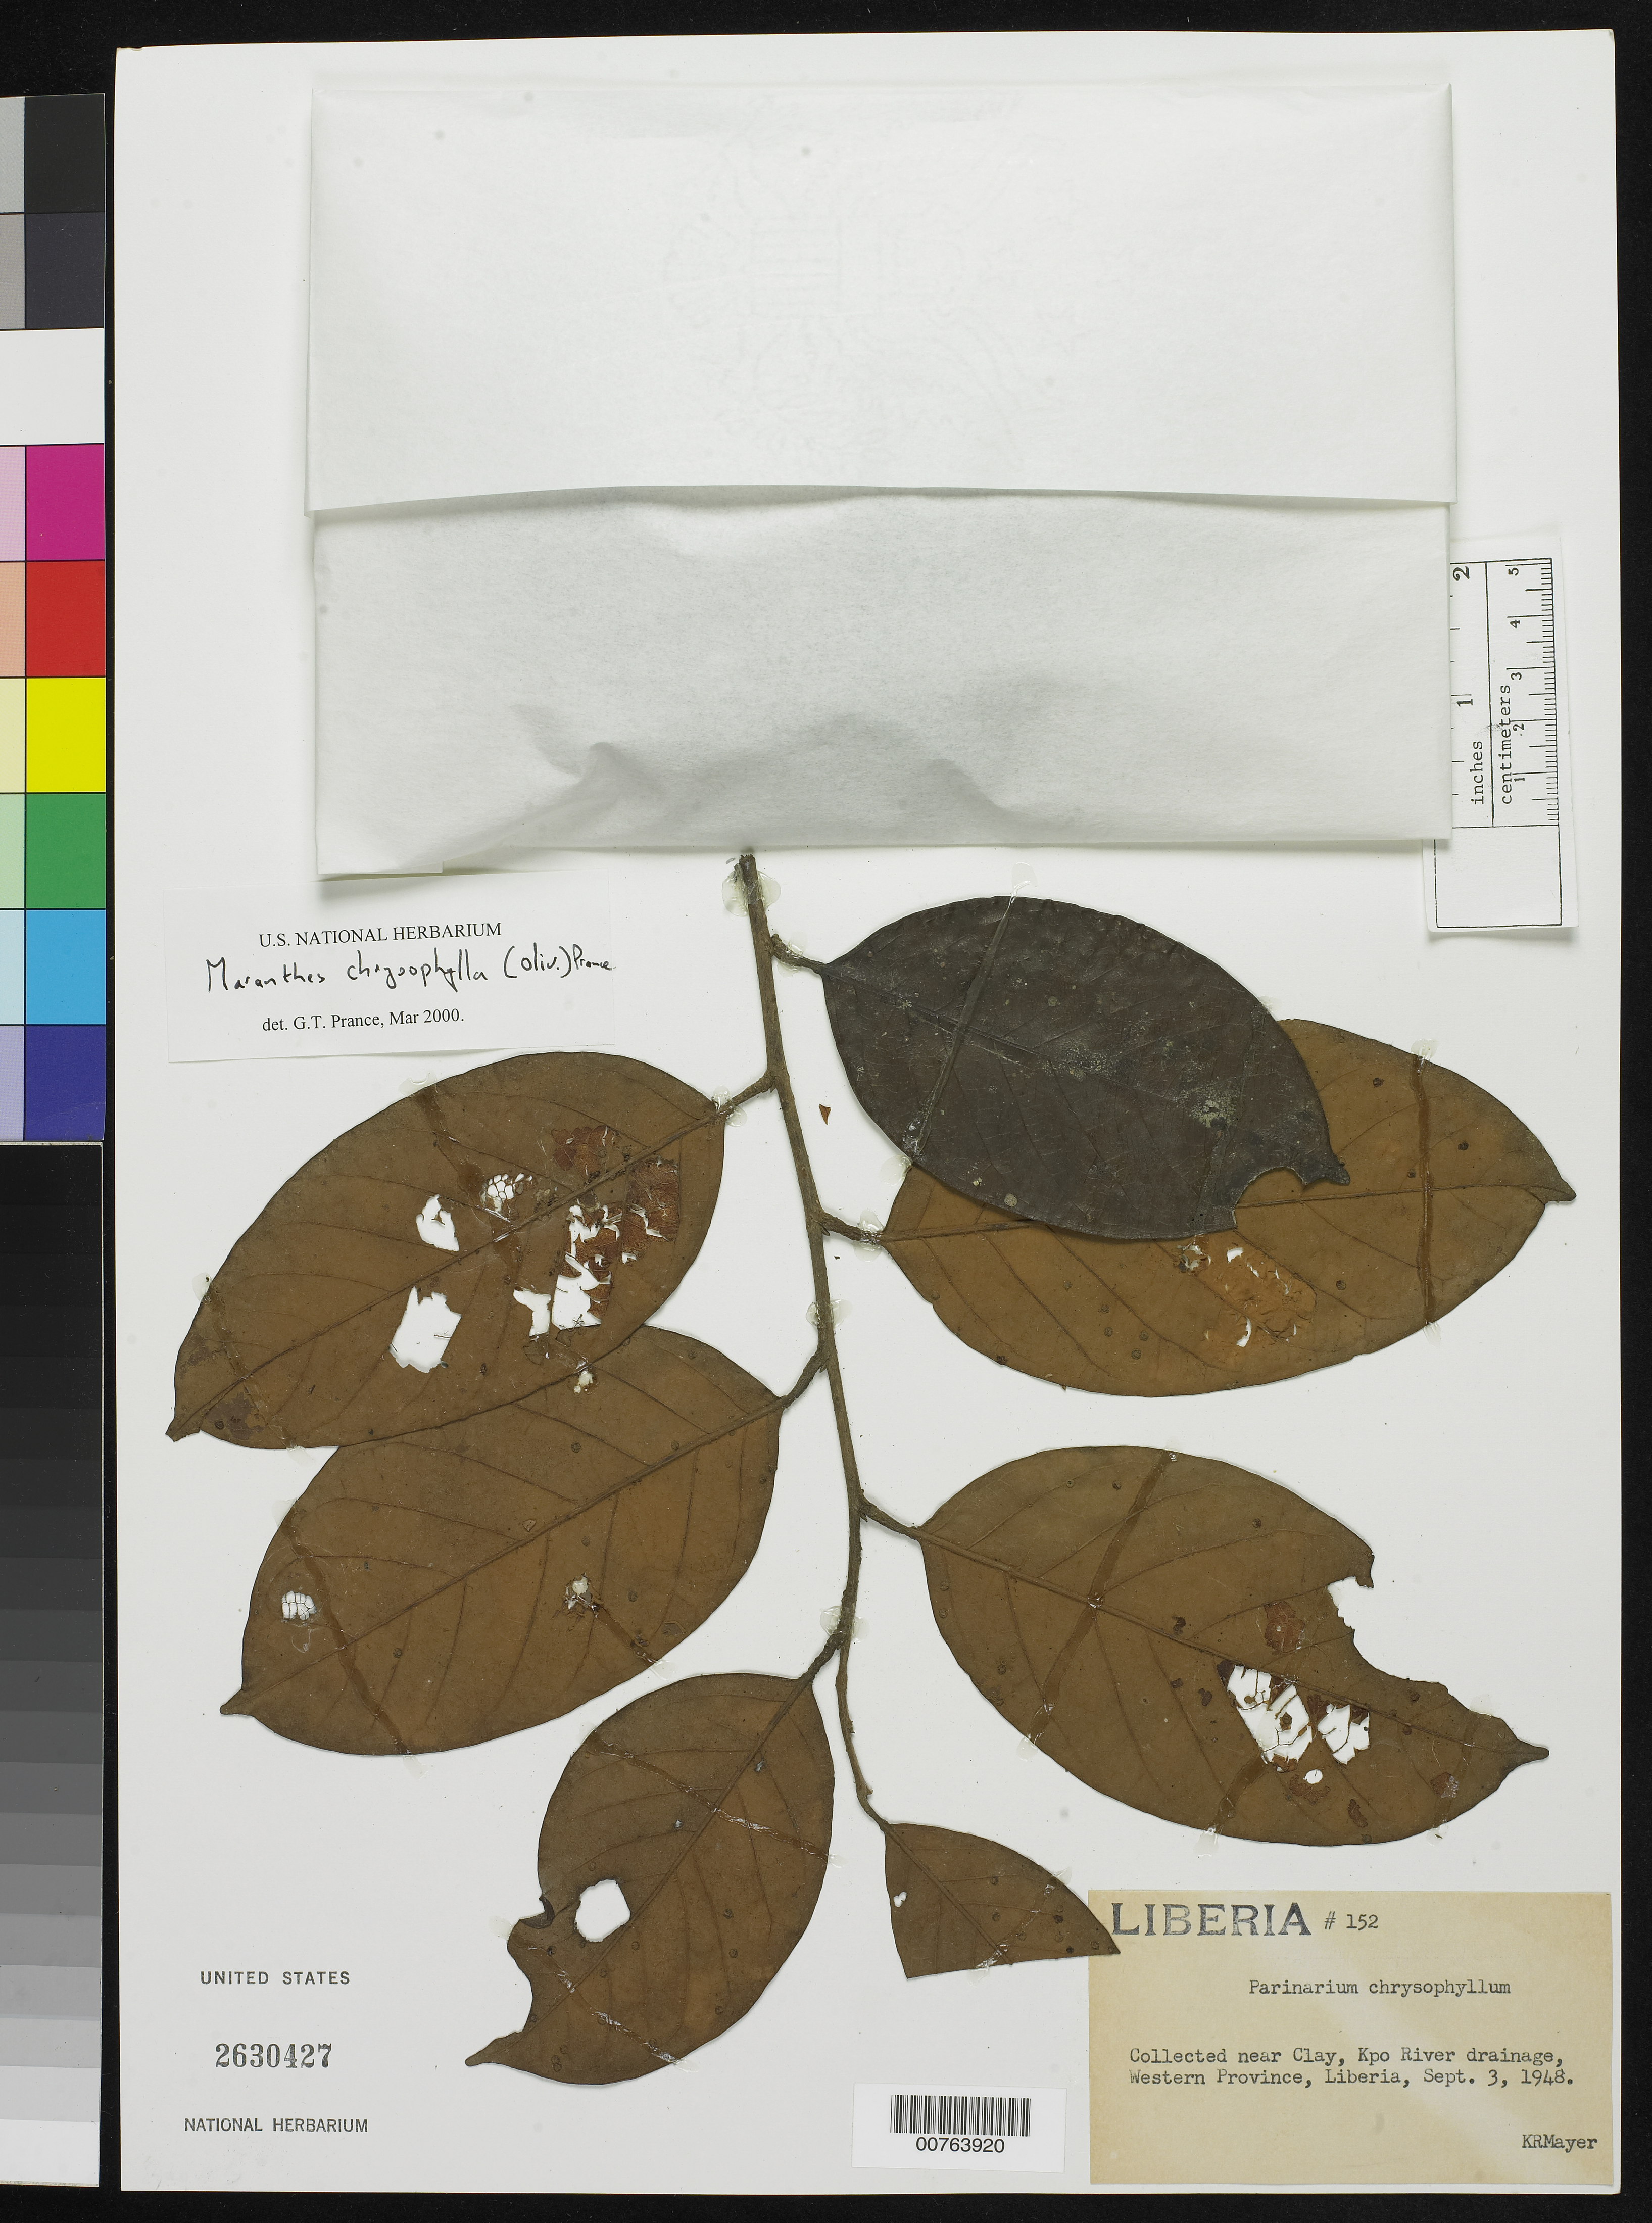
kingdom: Plantae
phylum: Tracheophyta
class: Magnoliopsida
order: Malpighiales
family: Chrysobalanaceae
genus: Maranthes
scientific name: Maranthes chrysophylla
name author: (Oliv.) Prance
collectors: K. R. Mayer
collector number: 152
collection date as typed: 3 Sep 1948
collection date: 1948-09-03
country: Liberia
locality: Western Province: Kpo River drainage, near Clay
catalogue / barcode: US 2630427